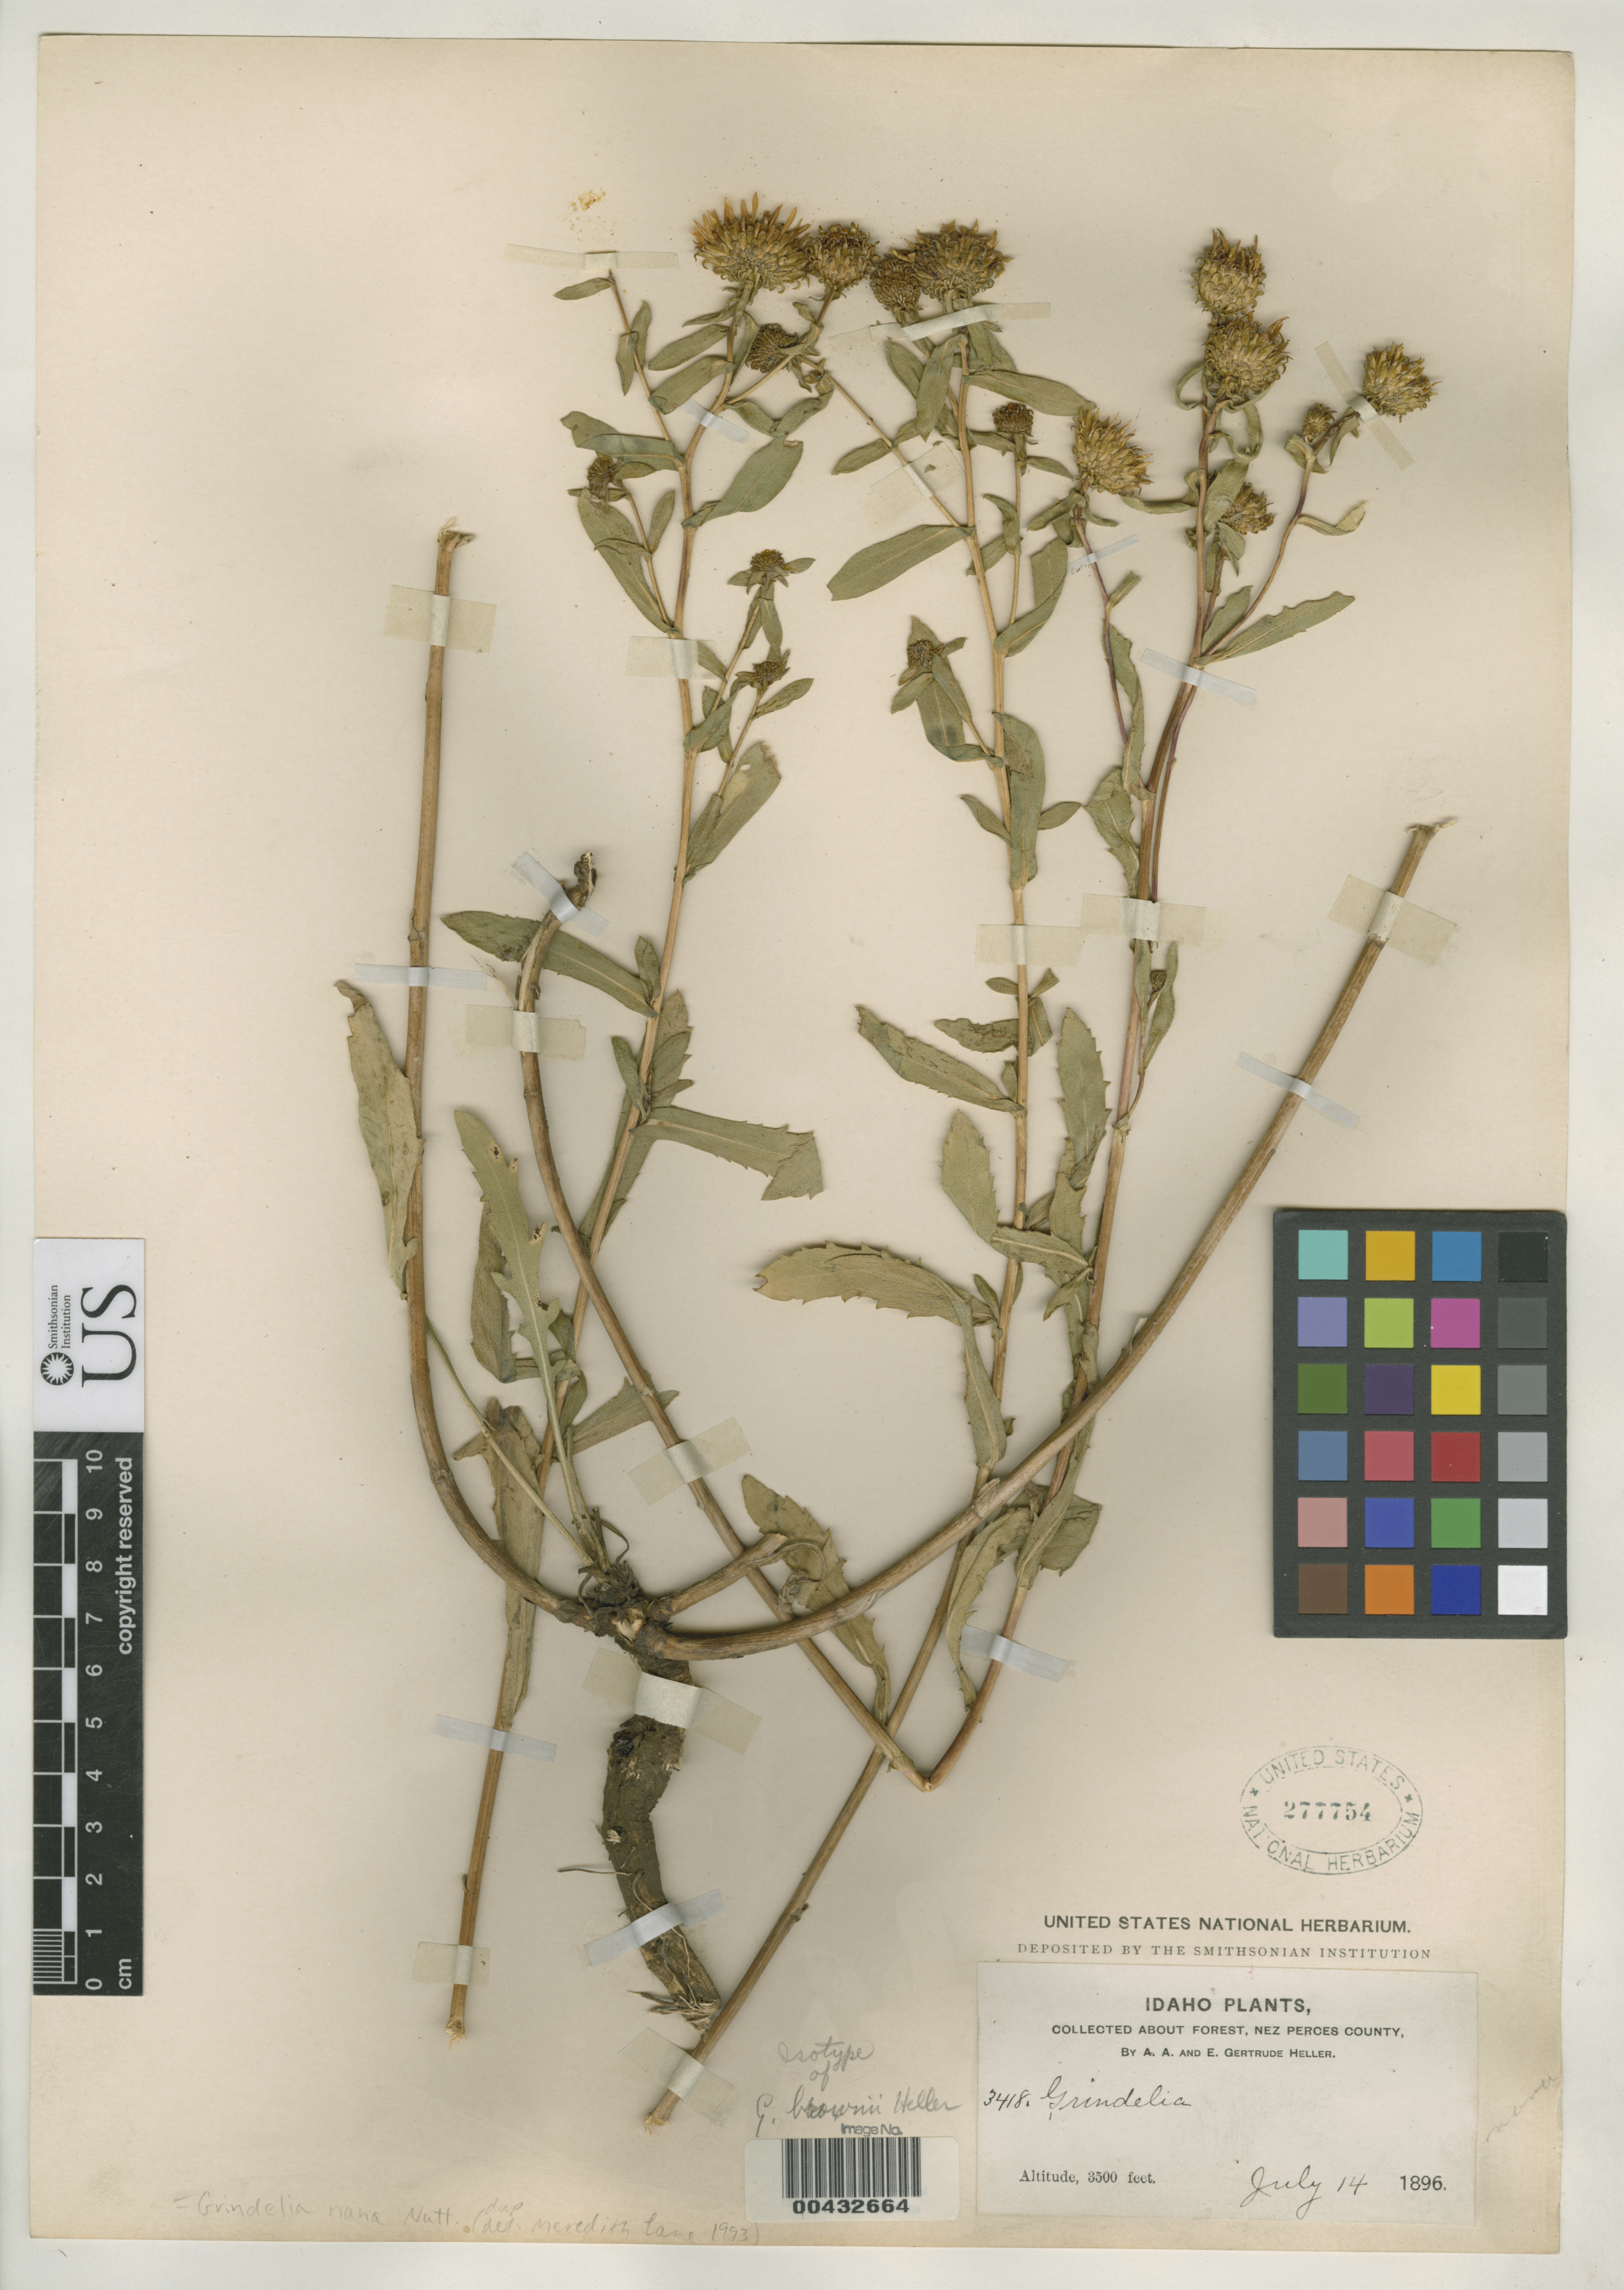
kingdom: Plantae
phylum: Tracheophyta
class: Magnoliopsida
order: Asterales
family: Asteraceae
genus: Grindelia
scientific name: Grindelia brownii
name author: A. Heller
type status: Isotype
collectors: A. A. Heller & E. G. Heller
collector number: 3418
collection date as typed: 14 Jul 1896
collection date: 1896-07-14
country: United States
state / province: Idaho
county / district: Nez Perce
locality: About forest.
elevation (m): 1067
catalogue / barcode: US 277754